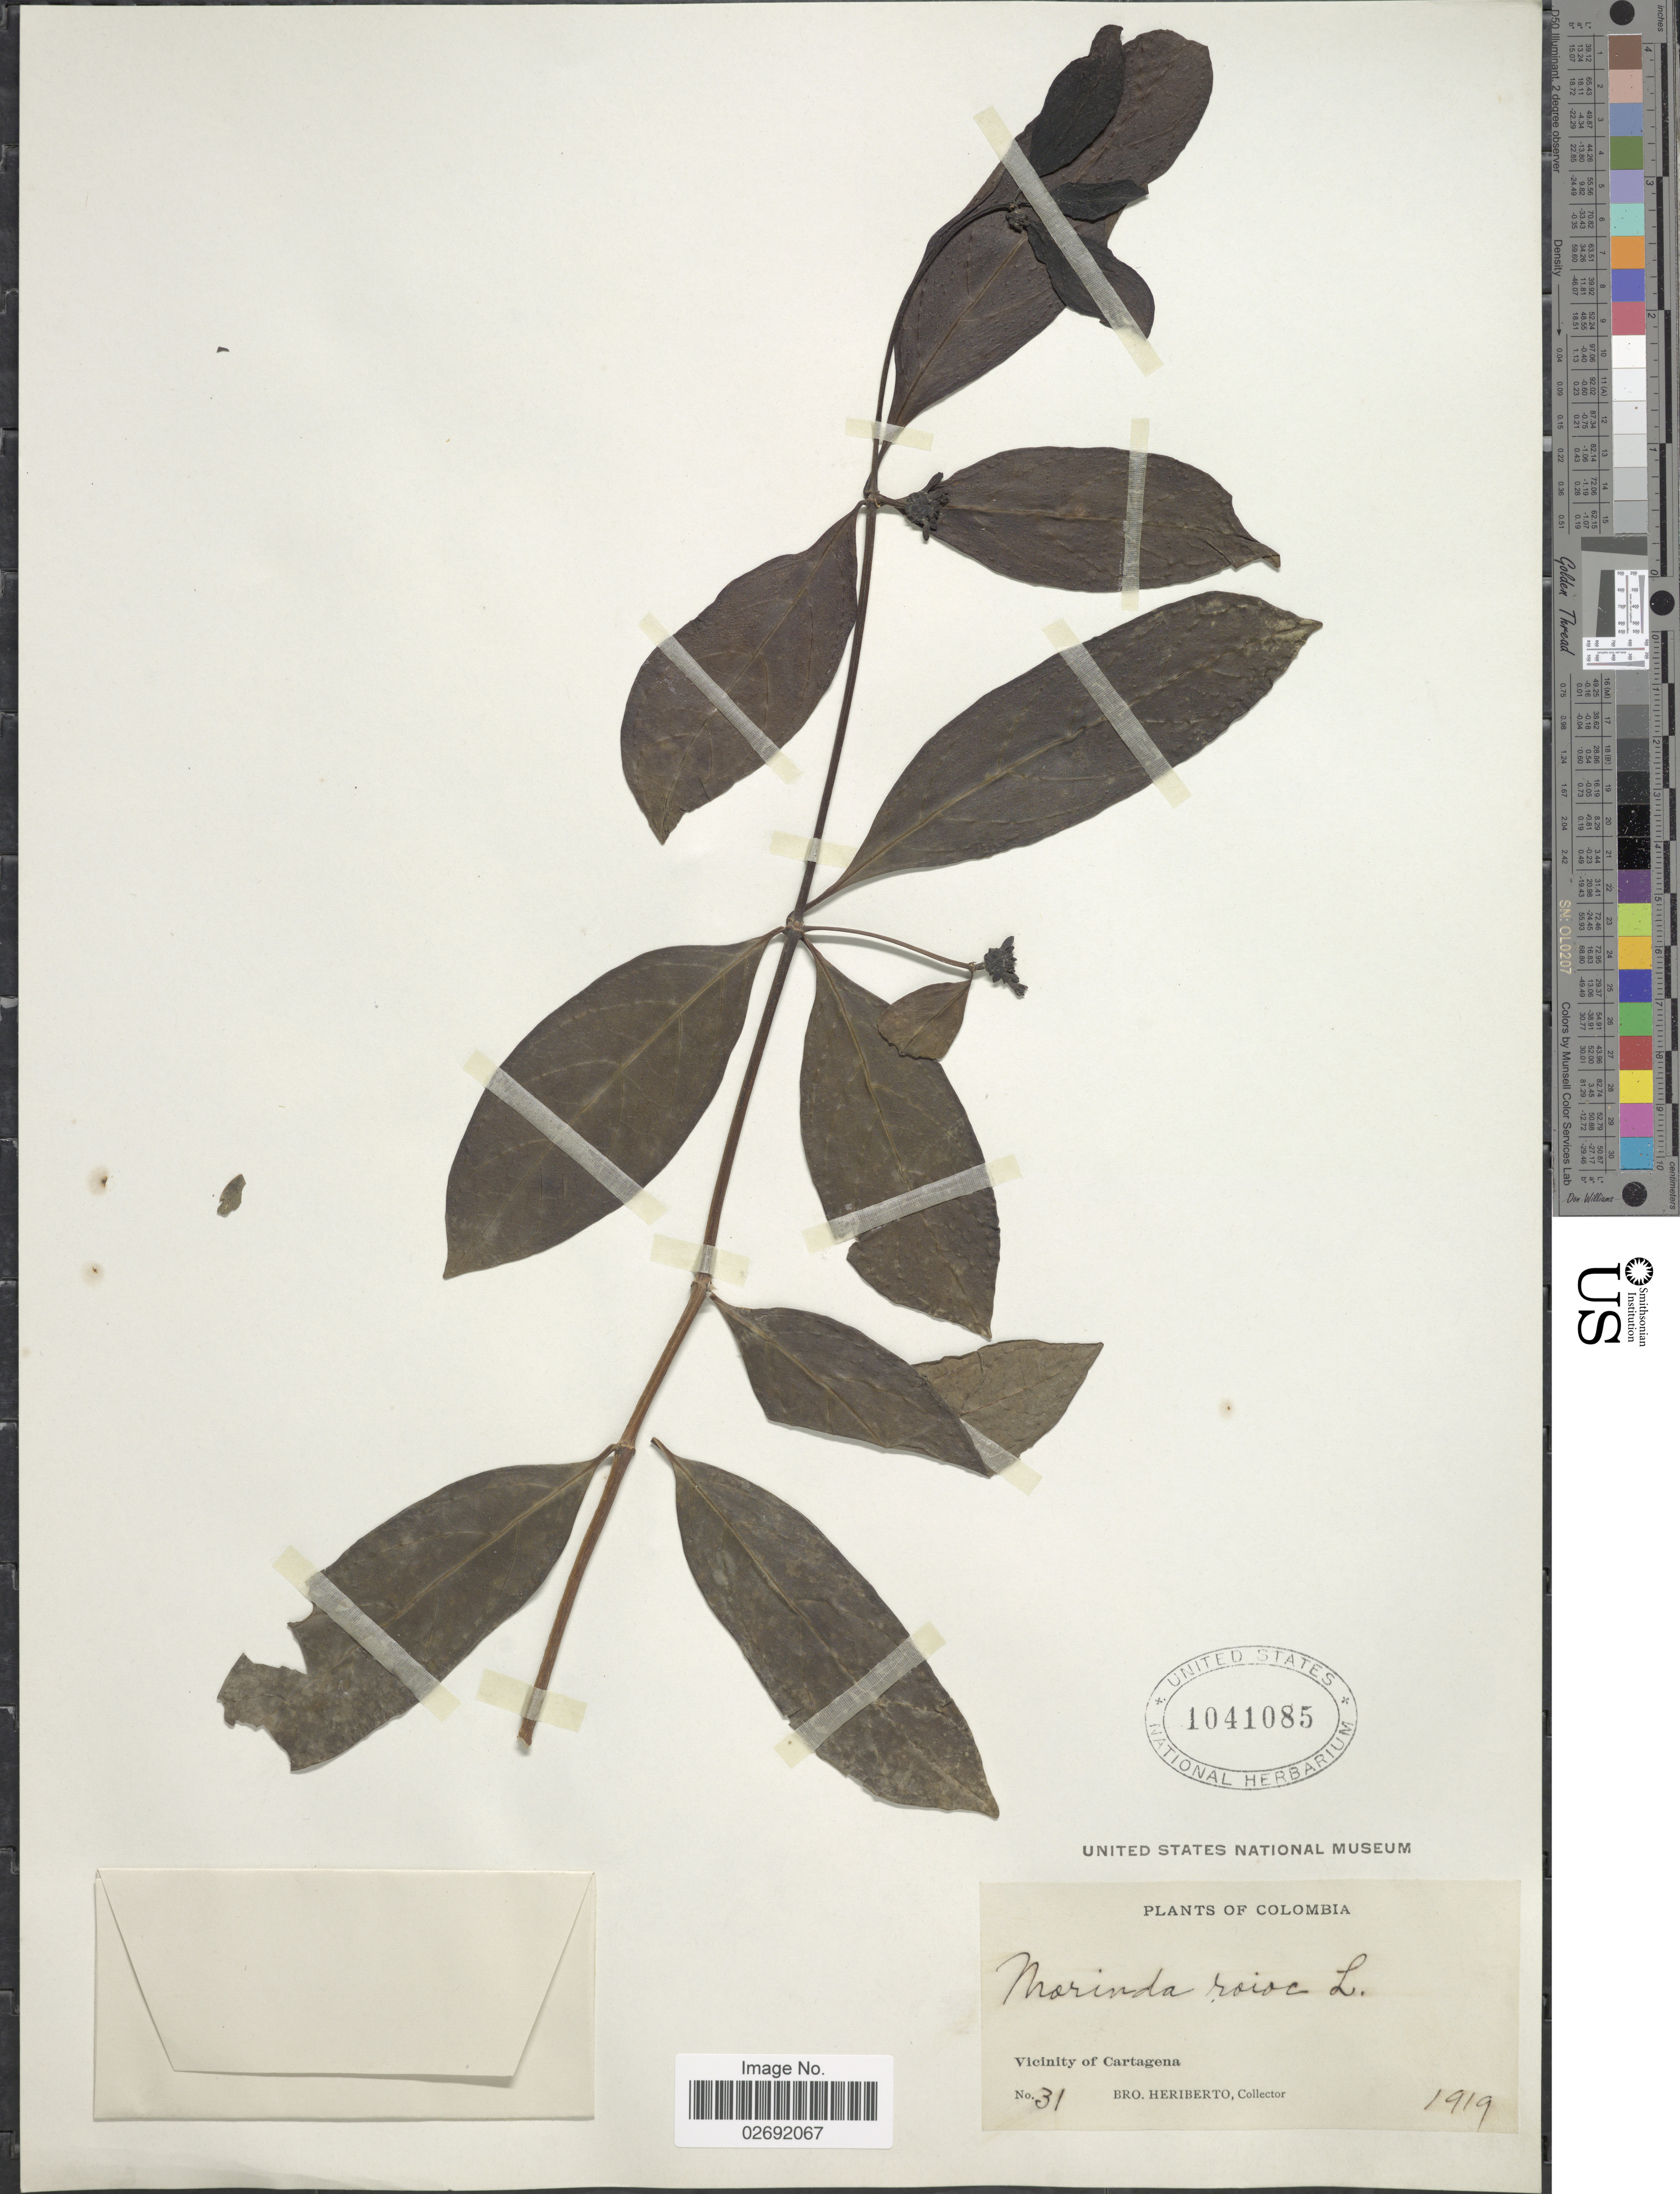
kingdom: Plantae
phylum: Tracheophyta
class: Magnoliopsida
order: Gentianales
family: Rubiaceae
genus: Morinda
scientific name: Morinda royoc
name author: L.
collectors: B. Heriberto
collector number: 31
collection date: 1919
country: Colombia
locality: Vicinity of Cartagena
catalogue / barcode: US 1041085